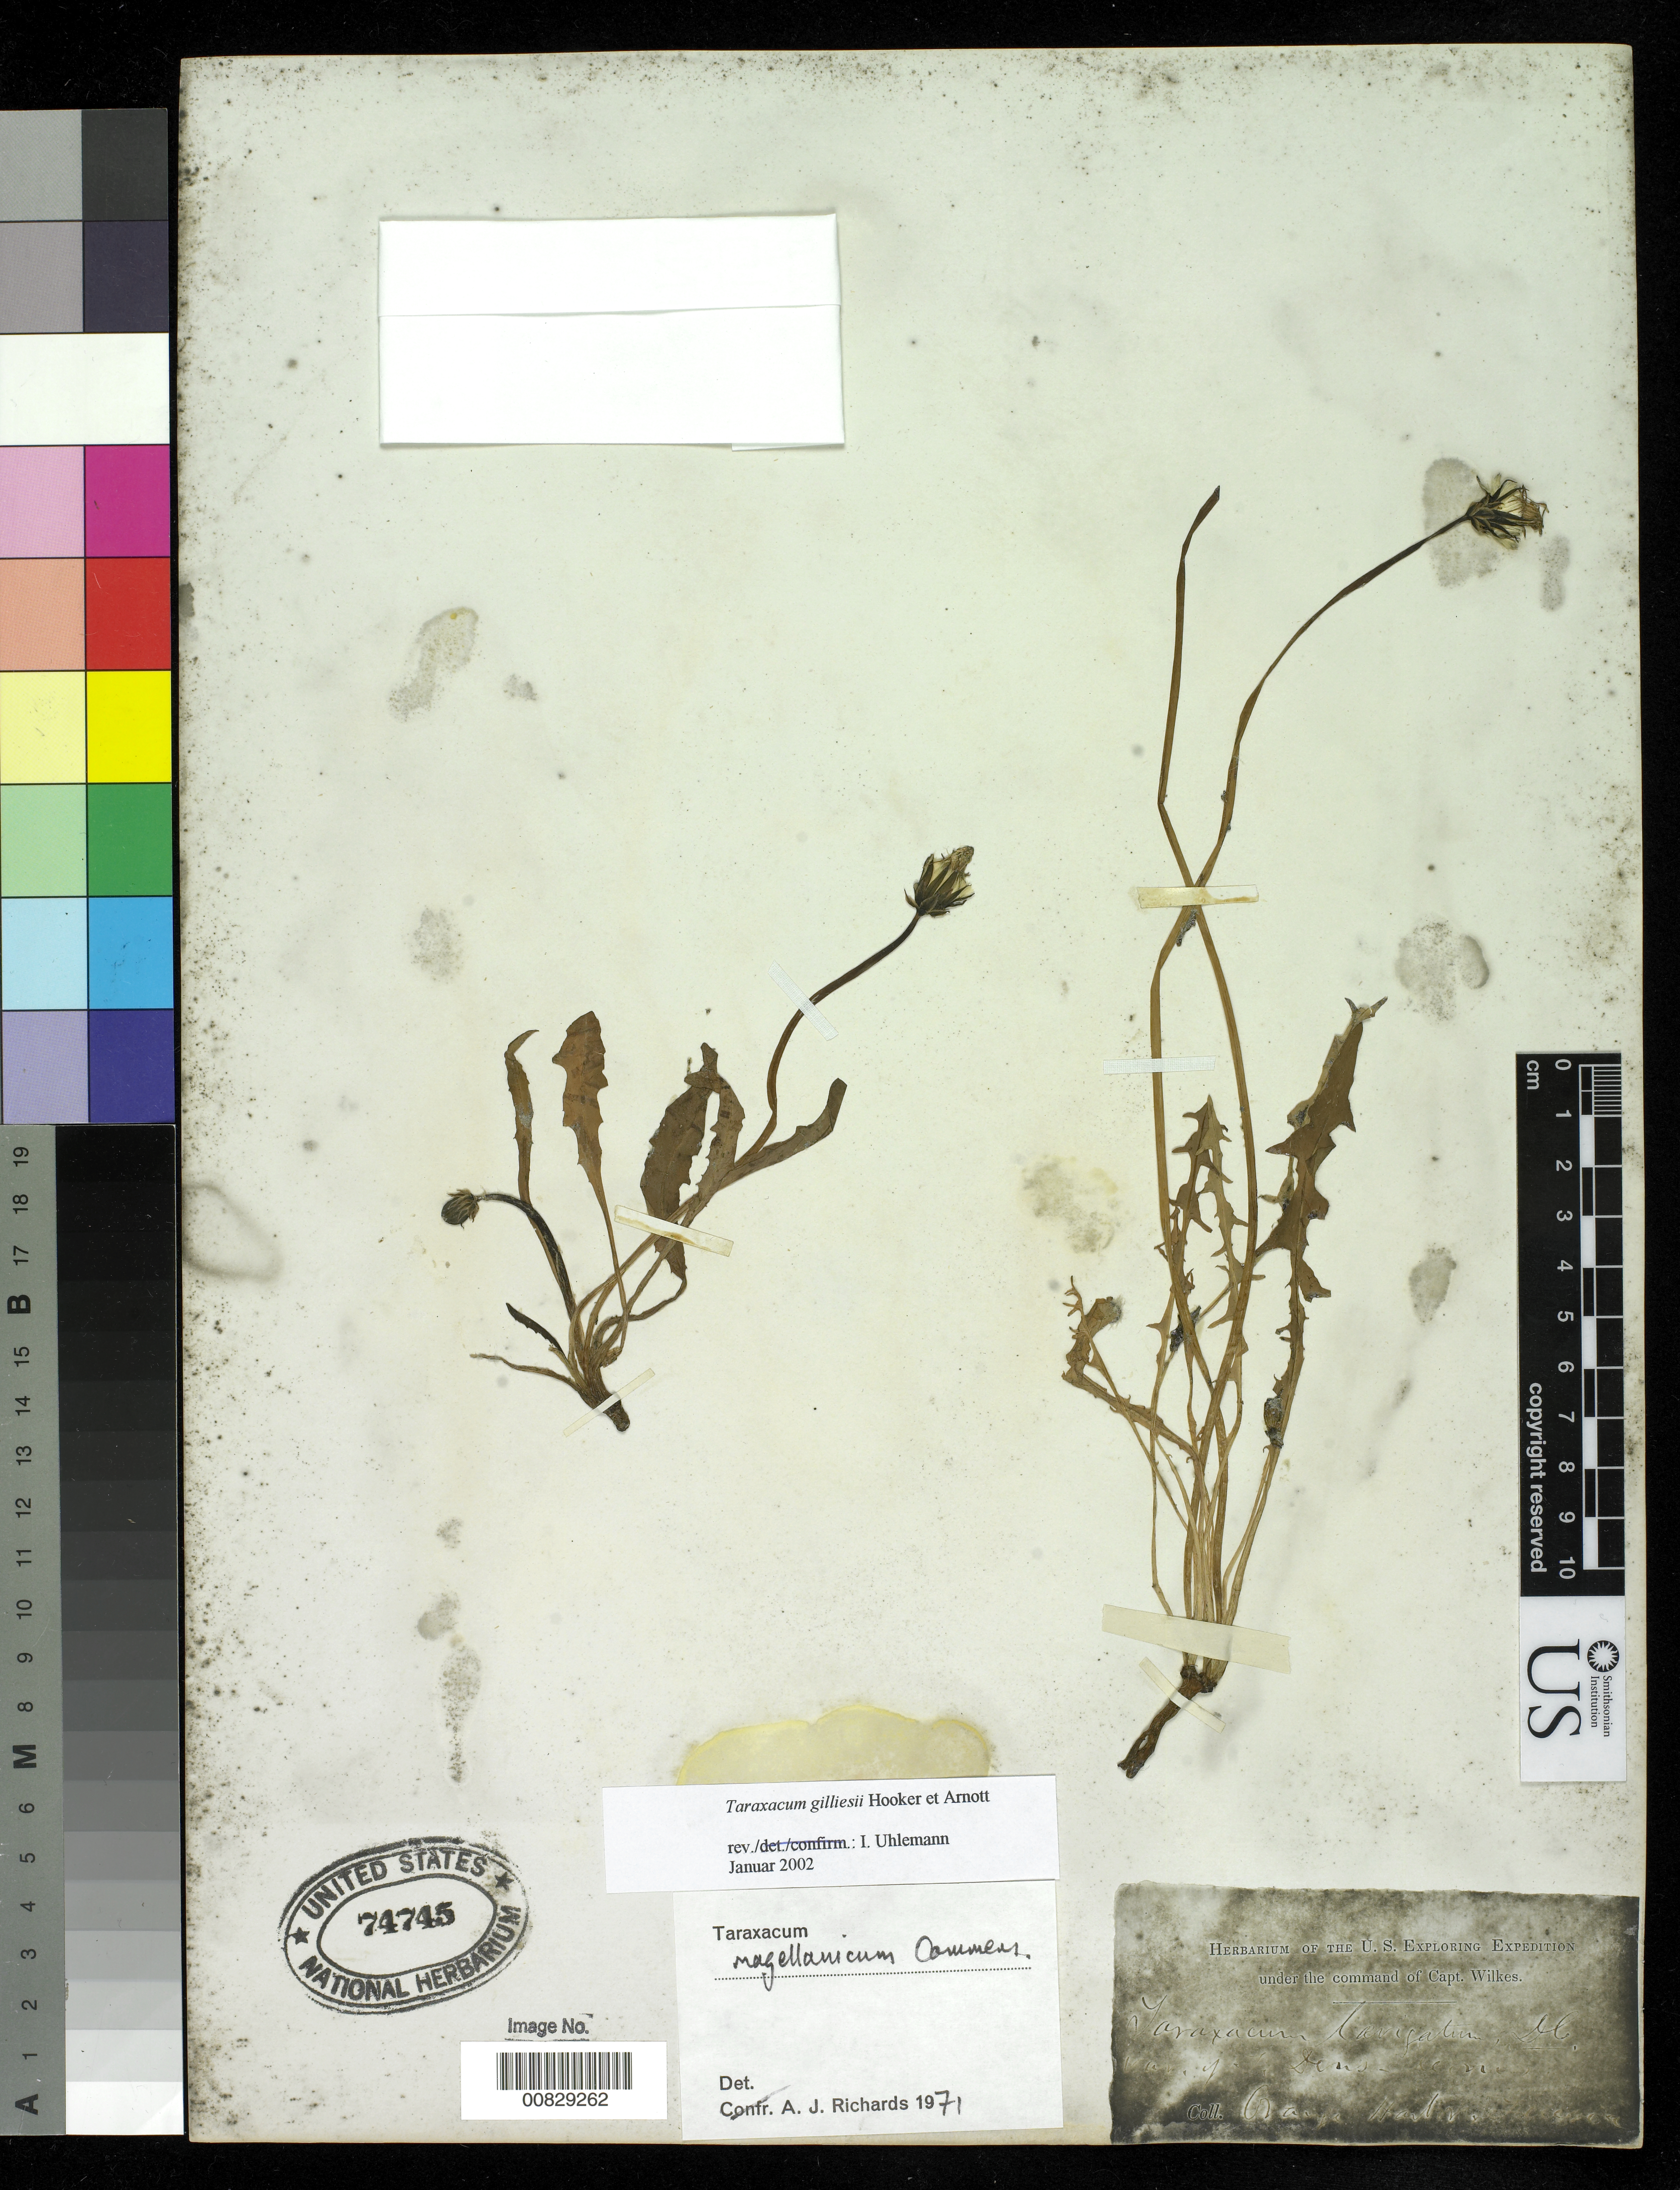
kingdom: Plantae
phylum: Tracheophyta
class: Magnoliopsida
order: Asterales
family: Asteraceae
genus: Taraxacum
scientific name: Taraxacum gilliesii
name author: Hook. & Arn.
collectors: Wilkes Explor. Exped.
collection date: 1838/1842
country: Argentina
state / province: Tierra del Fuego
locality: Orange Harbor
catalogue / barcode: US 74745